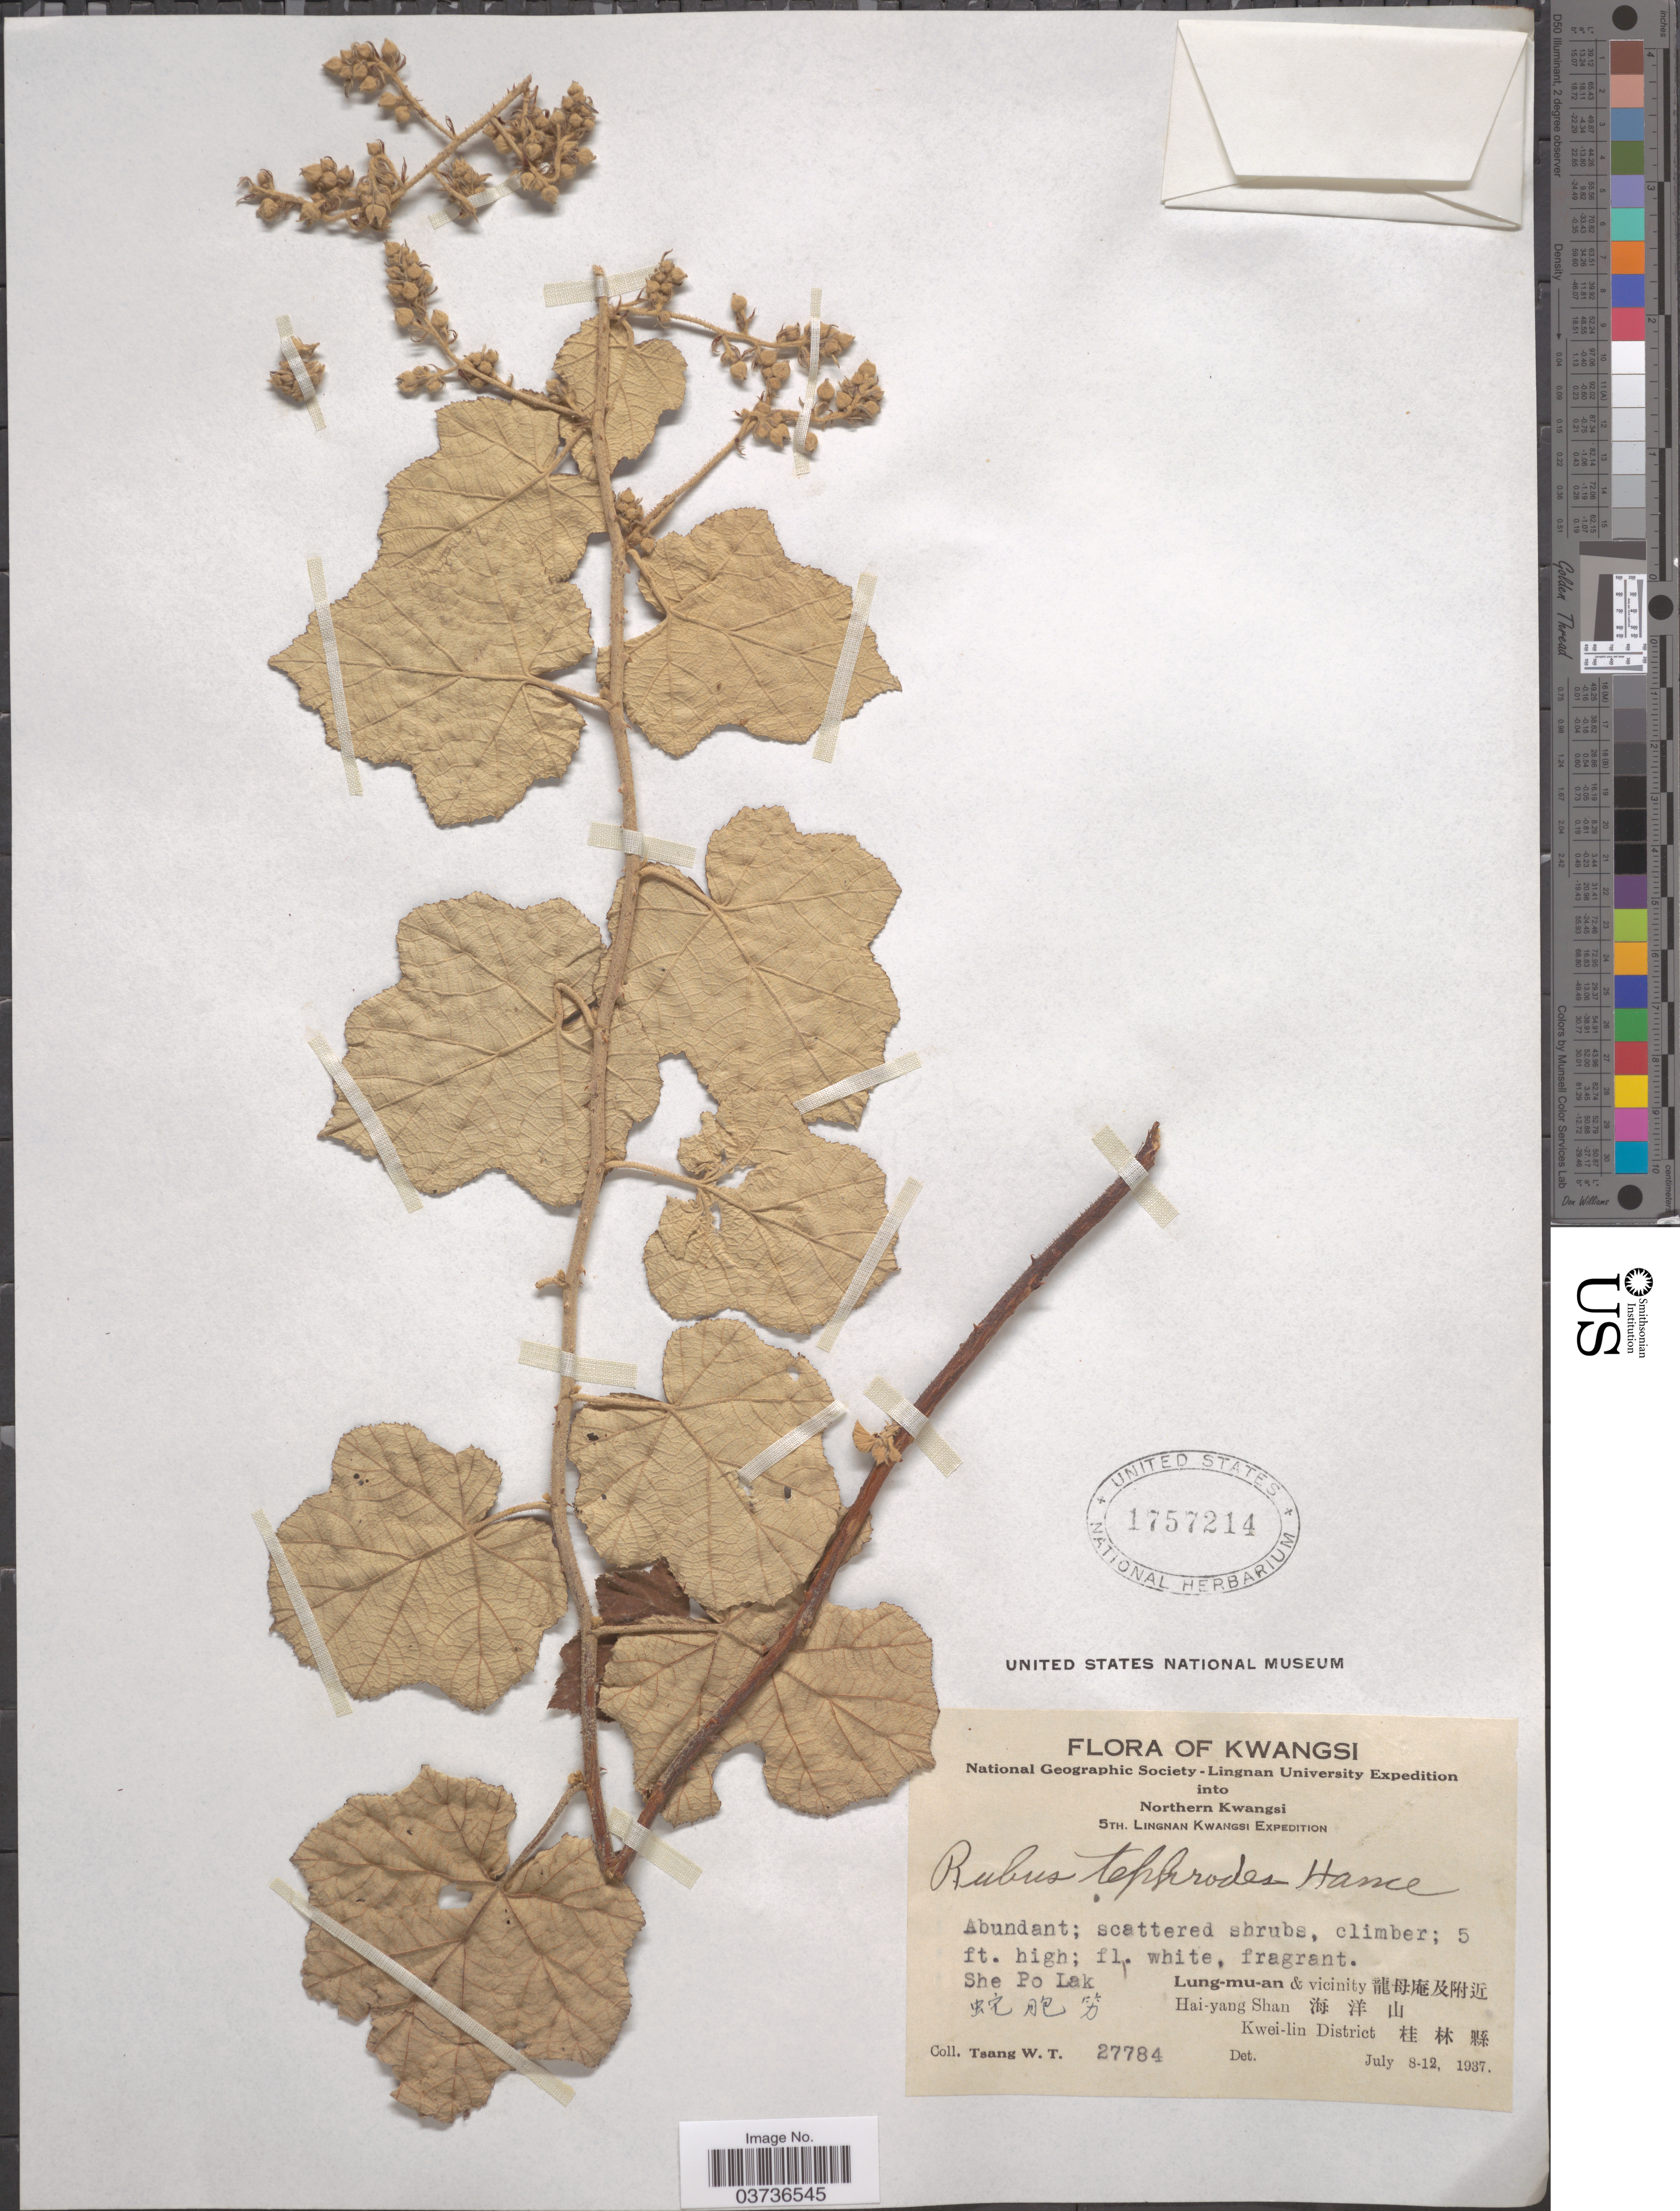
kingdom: Plantae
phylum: Tracheophyta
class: Magnoliopsida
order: Rosales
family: Rosaceae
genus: Rubus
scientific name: Rubus tephrodes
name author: Hance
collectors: W. T. Tsang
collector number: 27784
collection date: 1937-07-08/1937-07-12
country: China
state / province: Guangxi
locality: Kwangsi. Northern Kwangsi. She Po Lak X. Lung-mu-an & vicinity X. Hai-yang Shan X. Kwei-lin District X.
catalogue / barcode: US 1757214